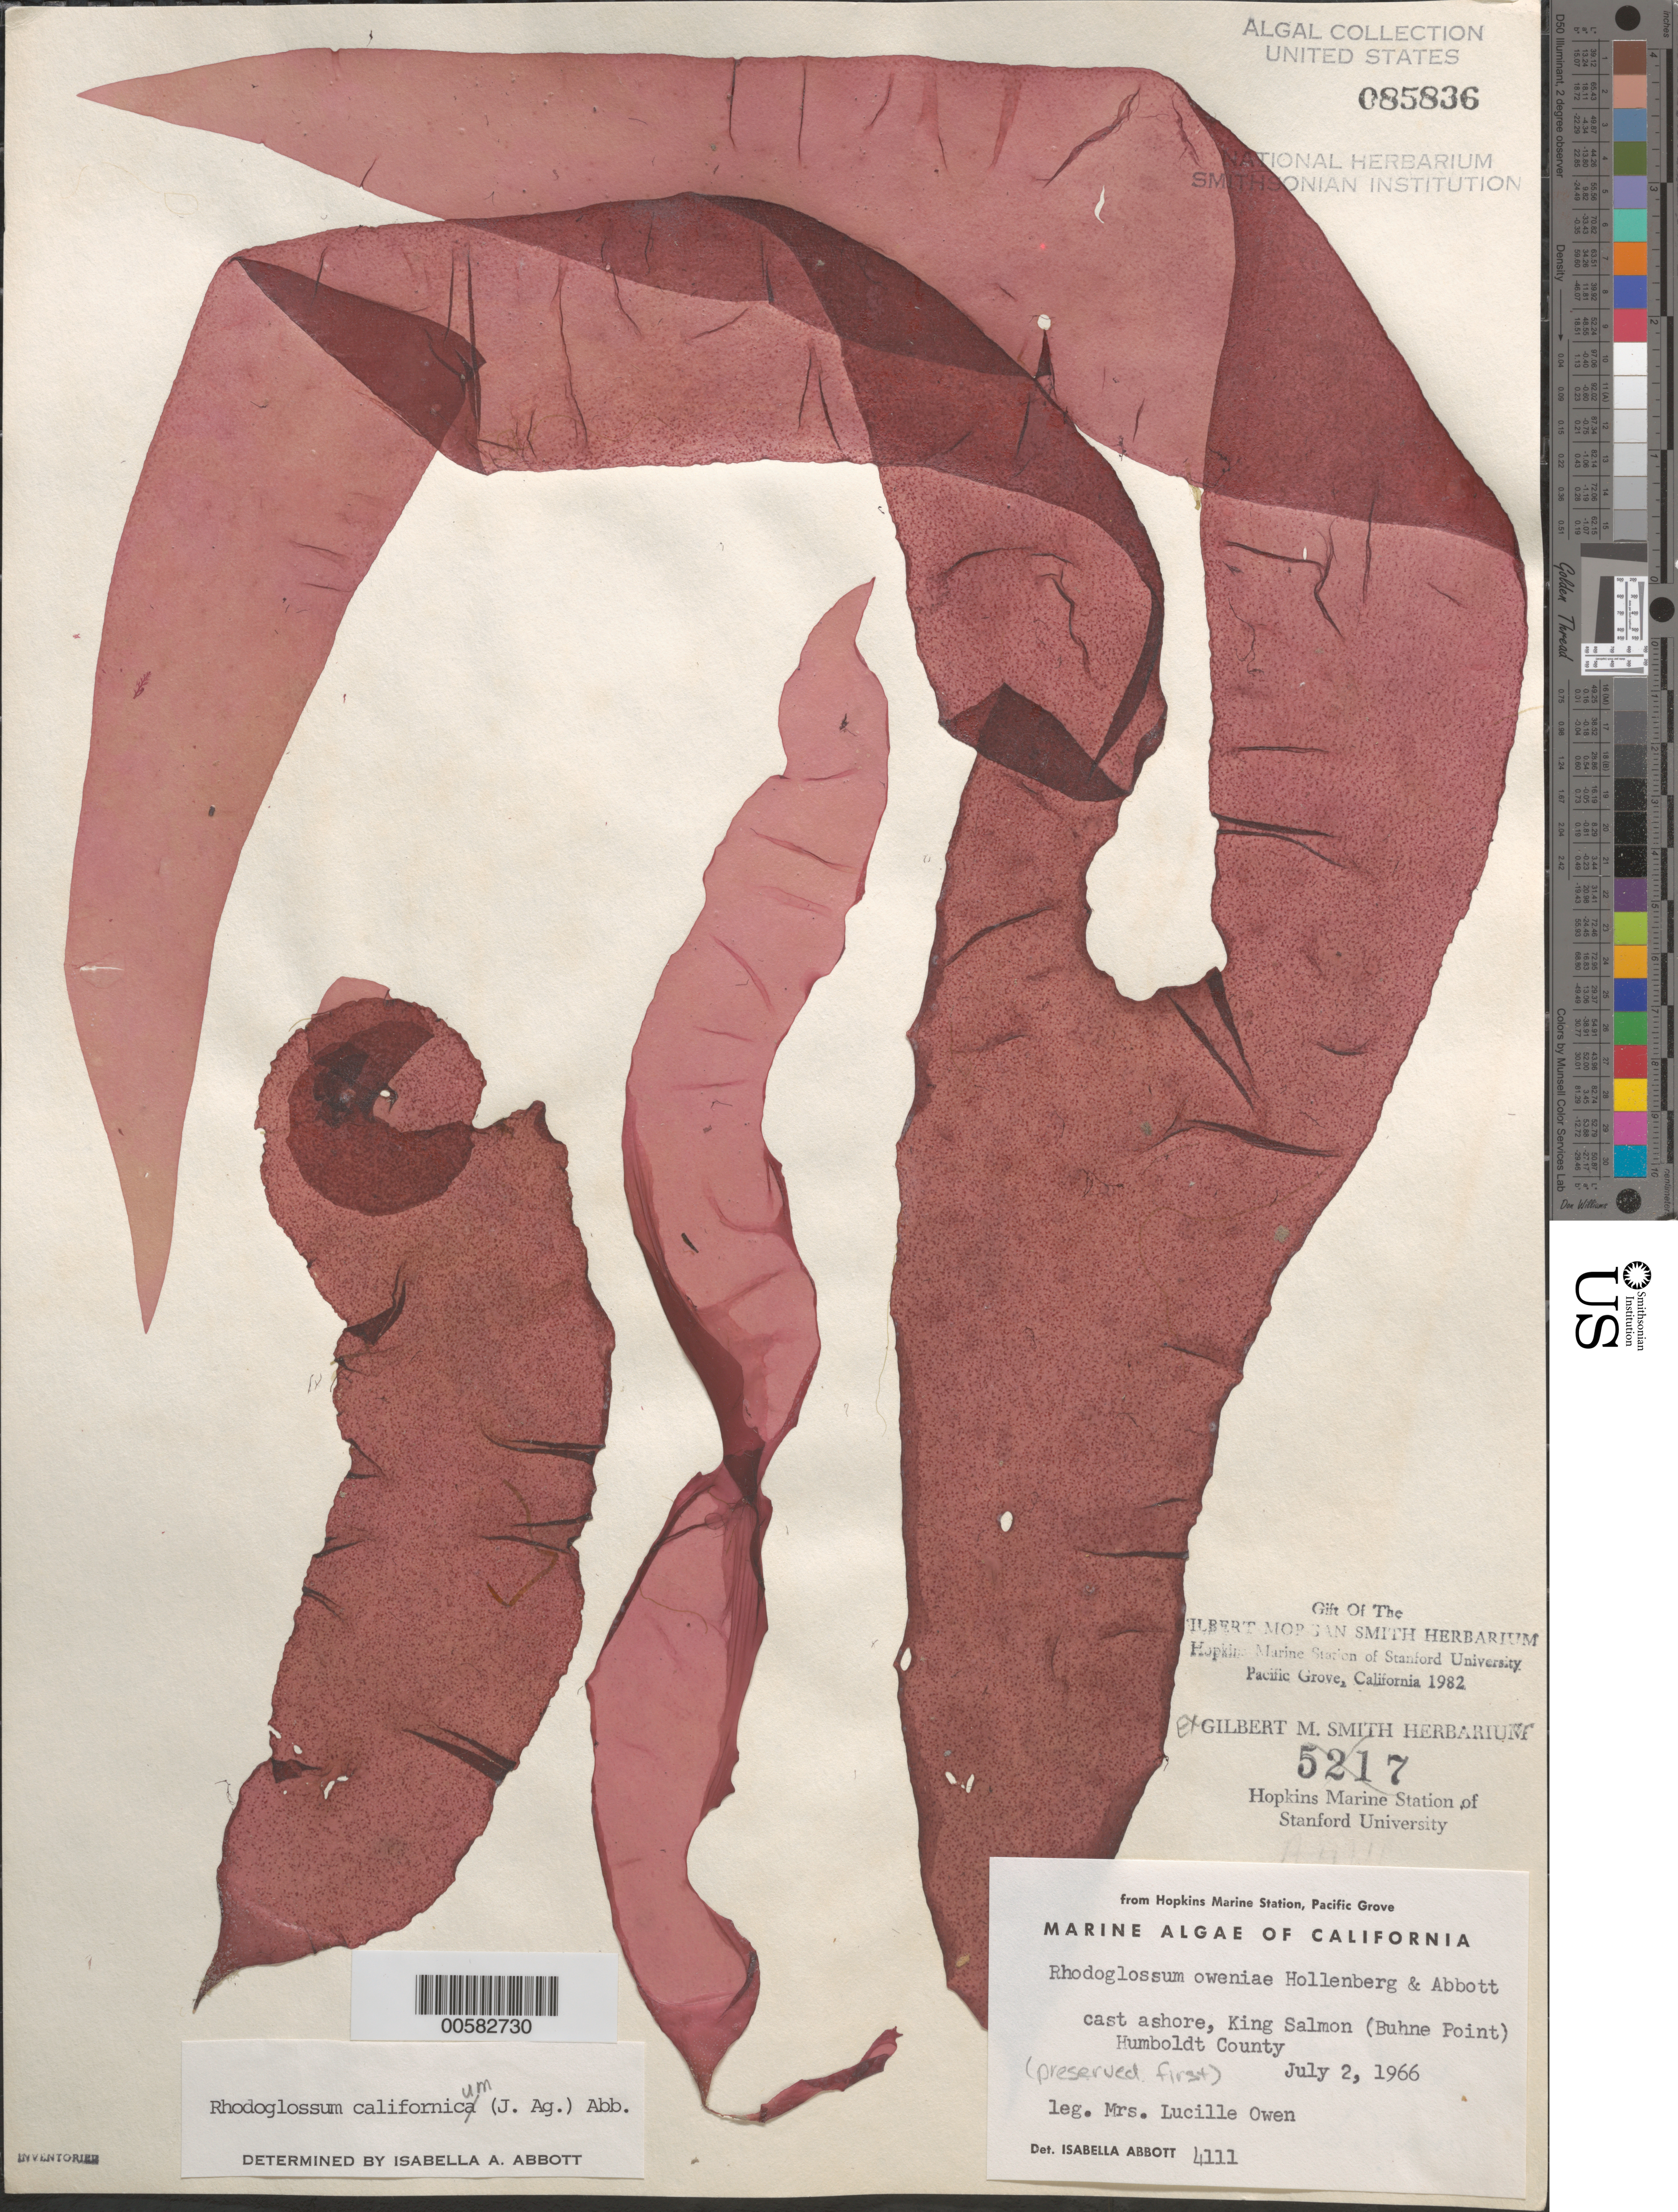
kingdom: Plantae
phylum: Rhodophyta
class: Florideophyceae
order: Gigartinales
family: Gigartinaceae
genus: Mazzaella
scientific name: Mazzaella californica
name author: (J. Agardh) G. De Toni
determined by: Algae name updating Project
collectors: L. Owen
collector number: IAA 4111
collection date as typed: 02 Jul 1966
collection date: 1966-07-02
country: United States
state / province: California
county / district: Humboldt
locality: King Salmon, Buhne Point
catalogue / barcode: US 85836